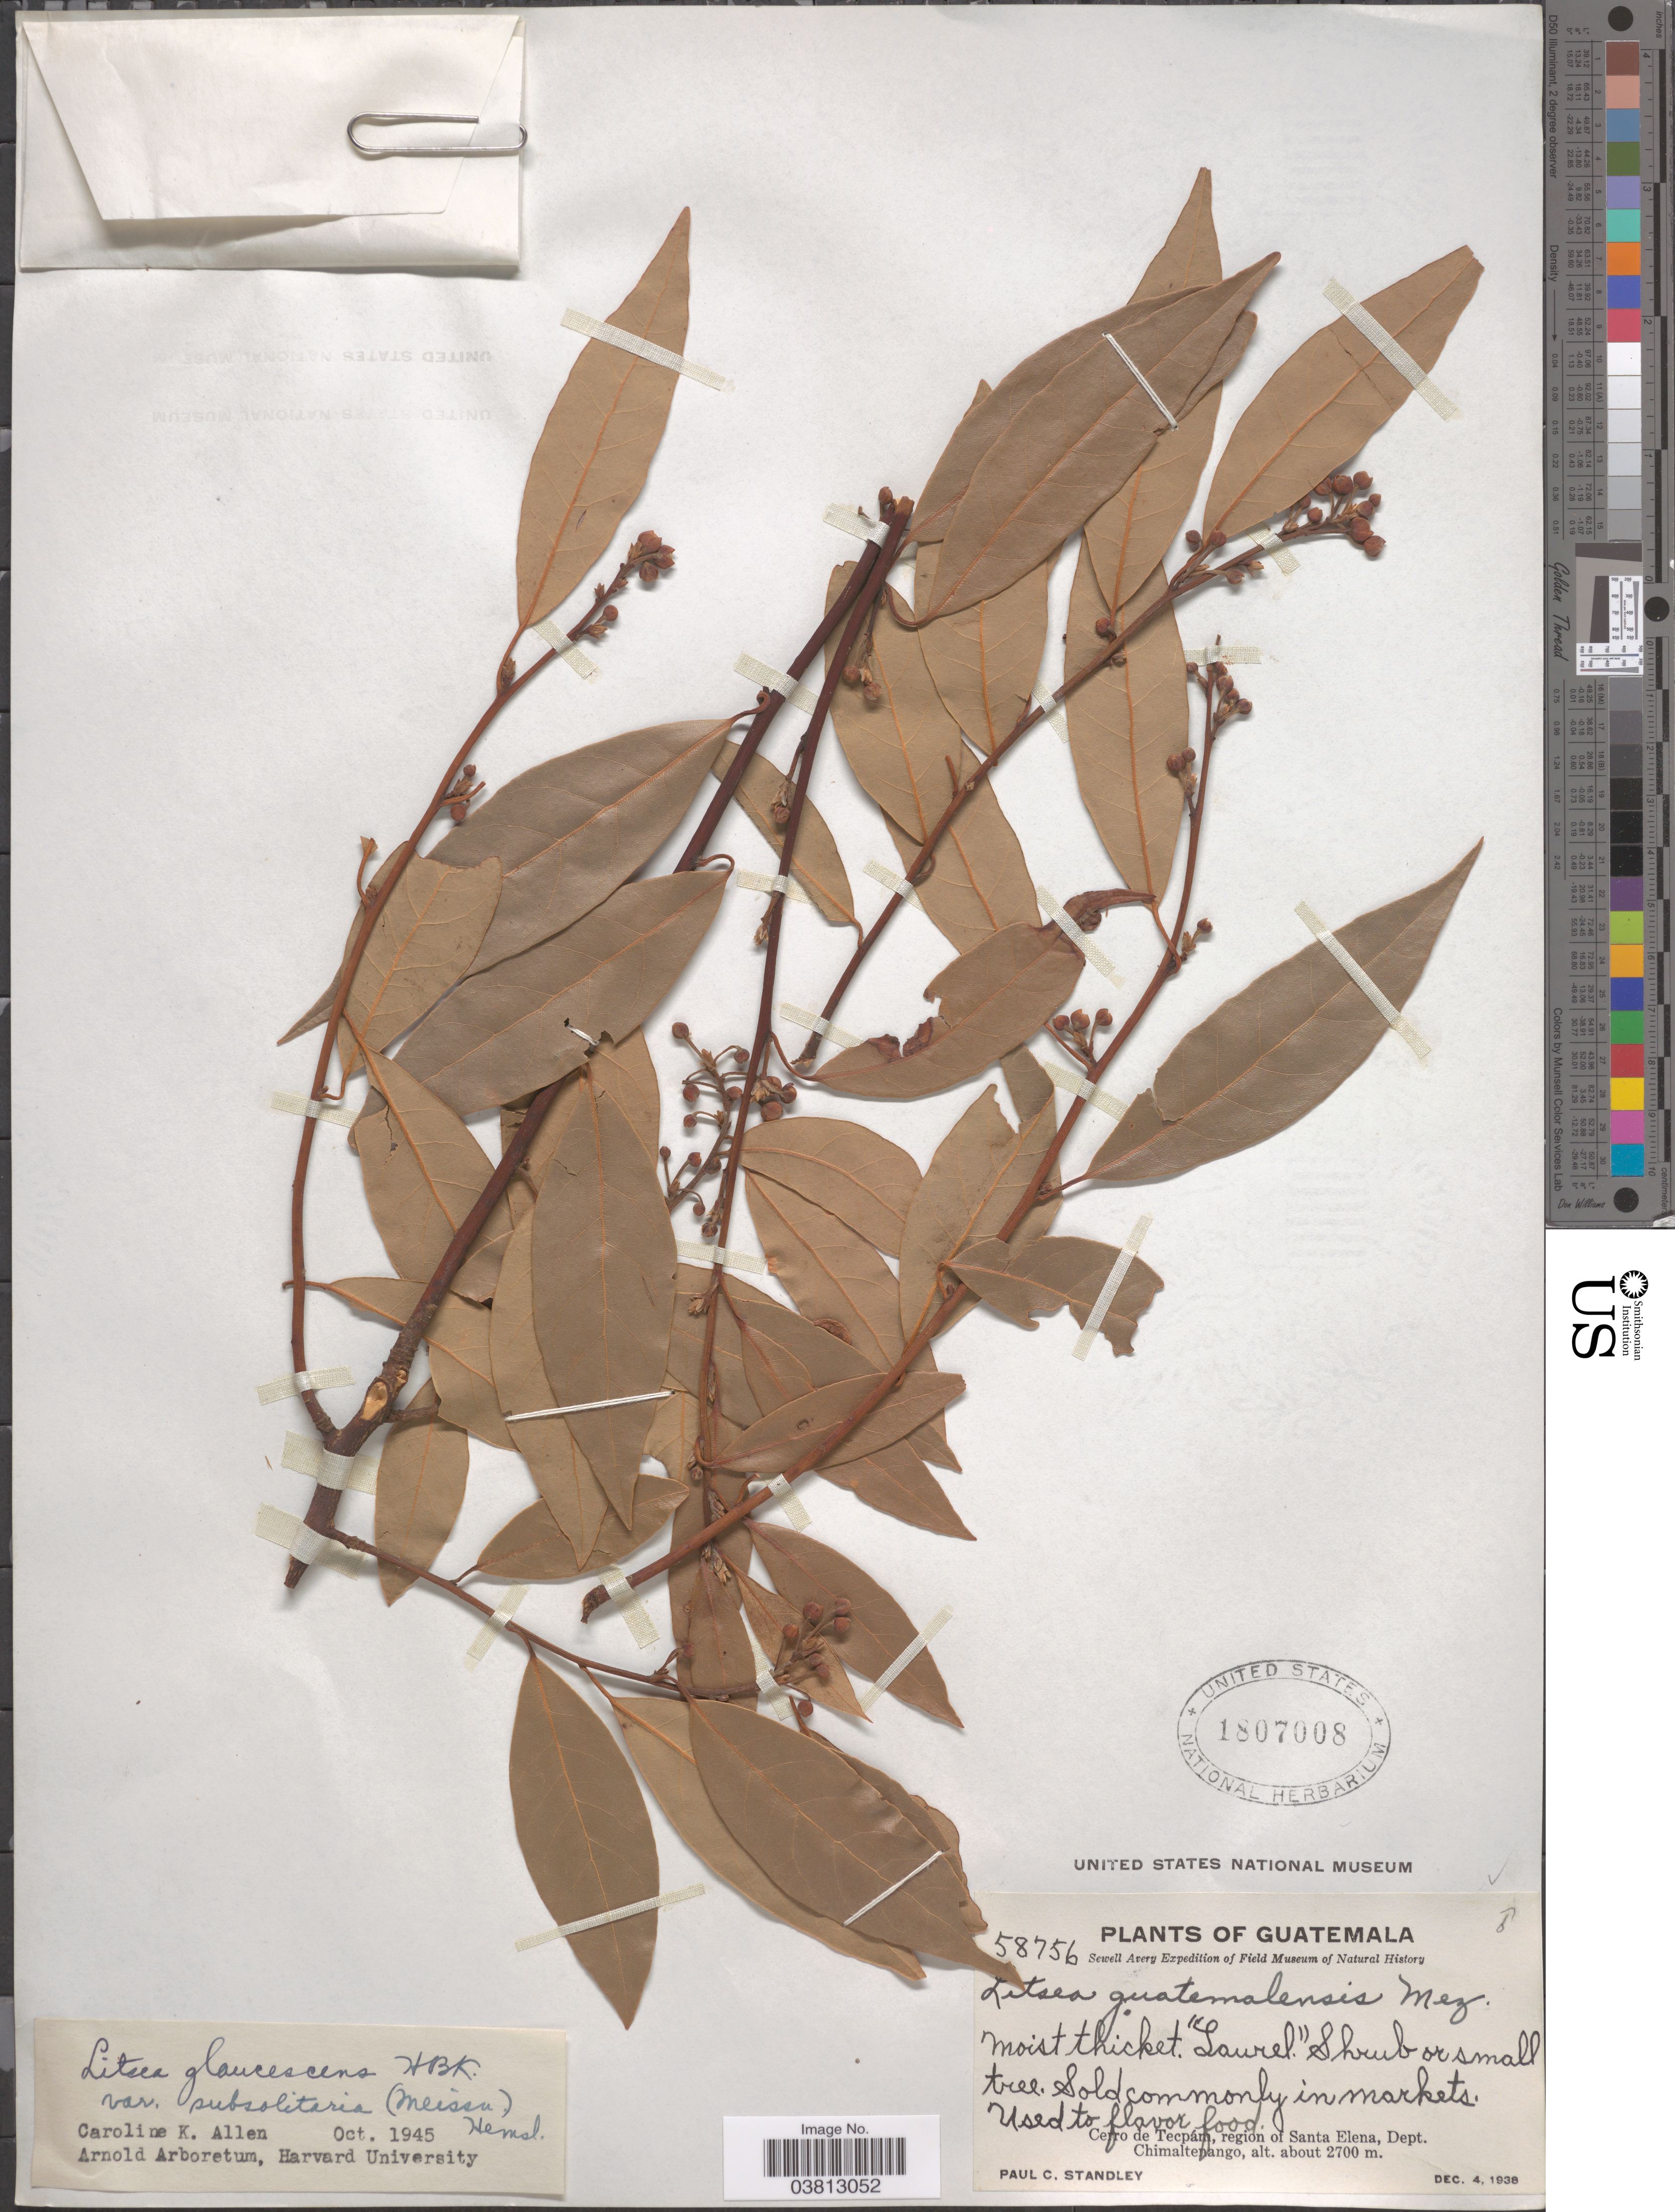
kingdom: Plantae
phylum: Tracheophyta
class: Magnoliopsida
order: Laurales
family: Lauraceae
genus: Litsea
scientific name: Litsea glaucescens var. subsolitaria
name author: Kunth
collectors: P. C. Standley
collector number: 58756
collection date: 1938-12-04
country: Guatemala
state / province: Chimaltenango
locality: Cerro de Tecpán, region of Santa Elena, Dept. Chimaltenango.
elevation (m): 2700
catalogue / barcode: US 1807008